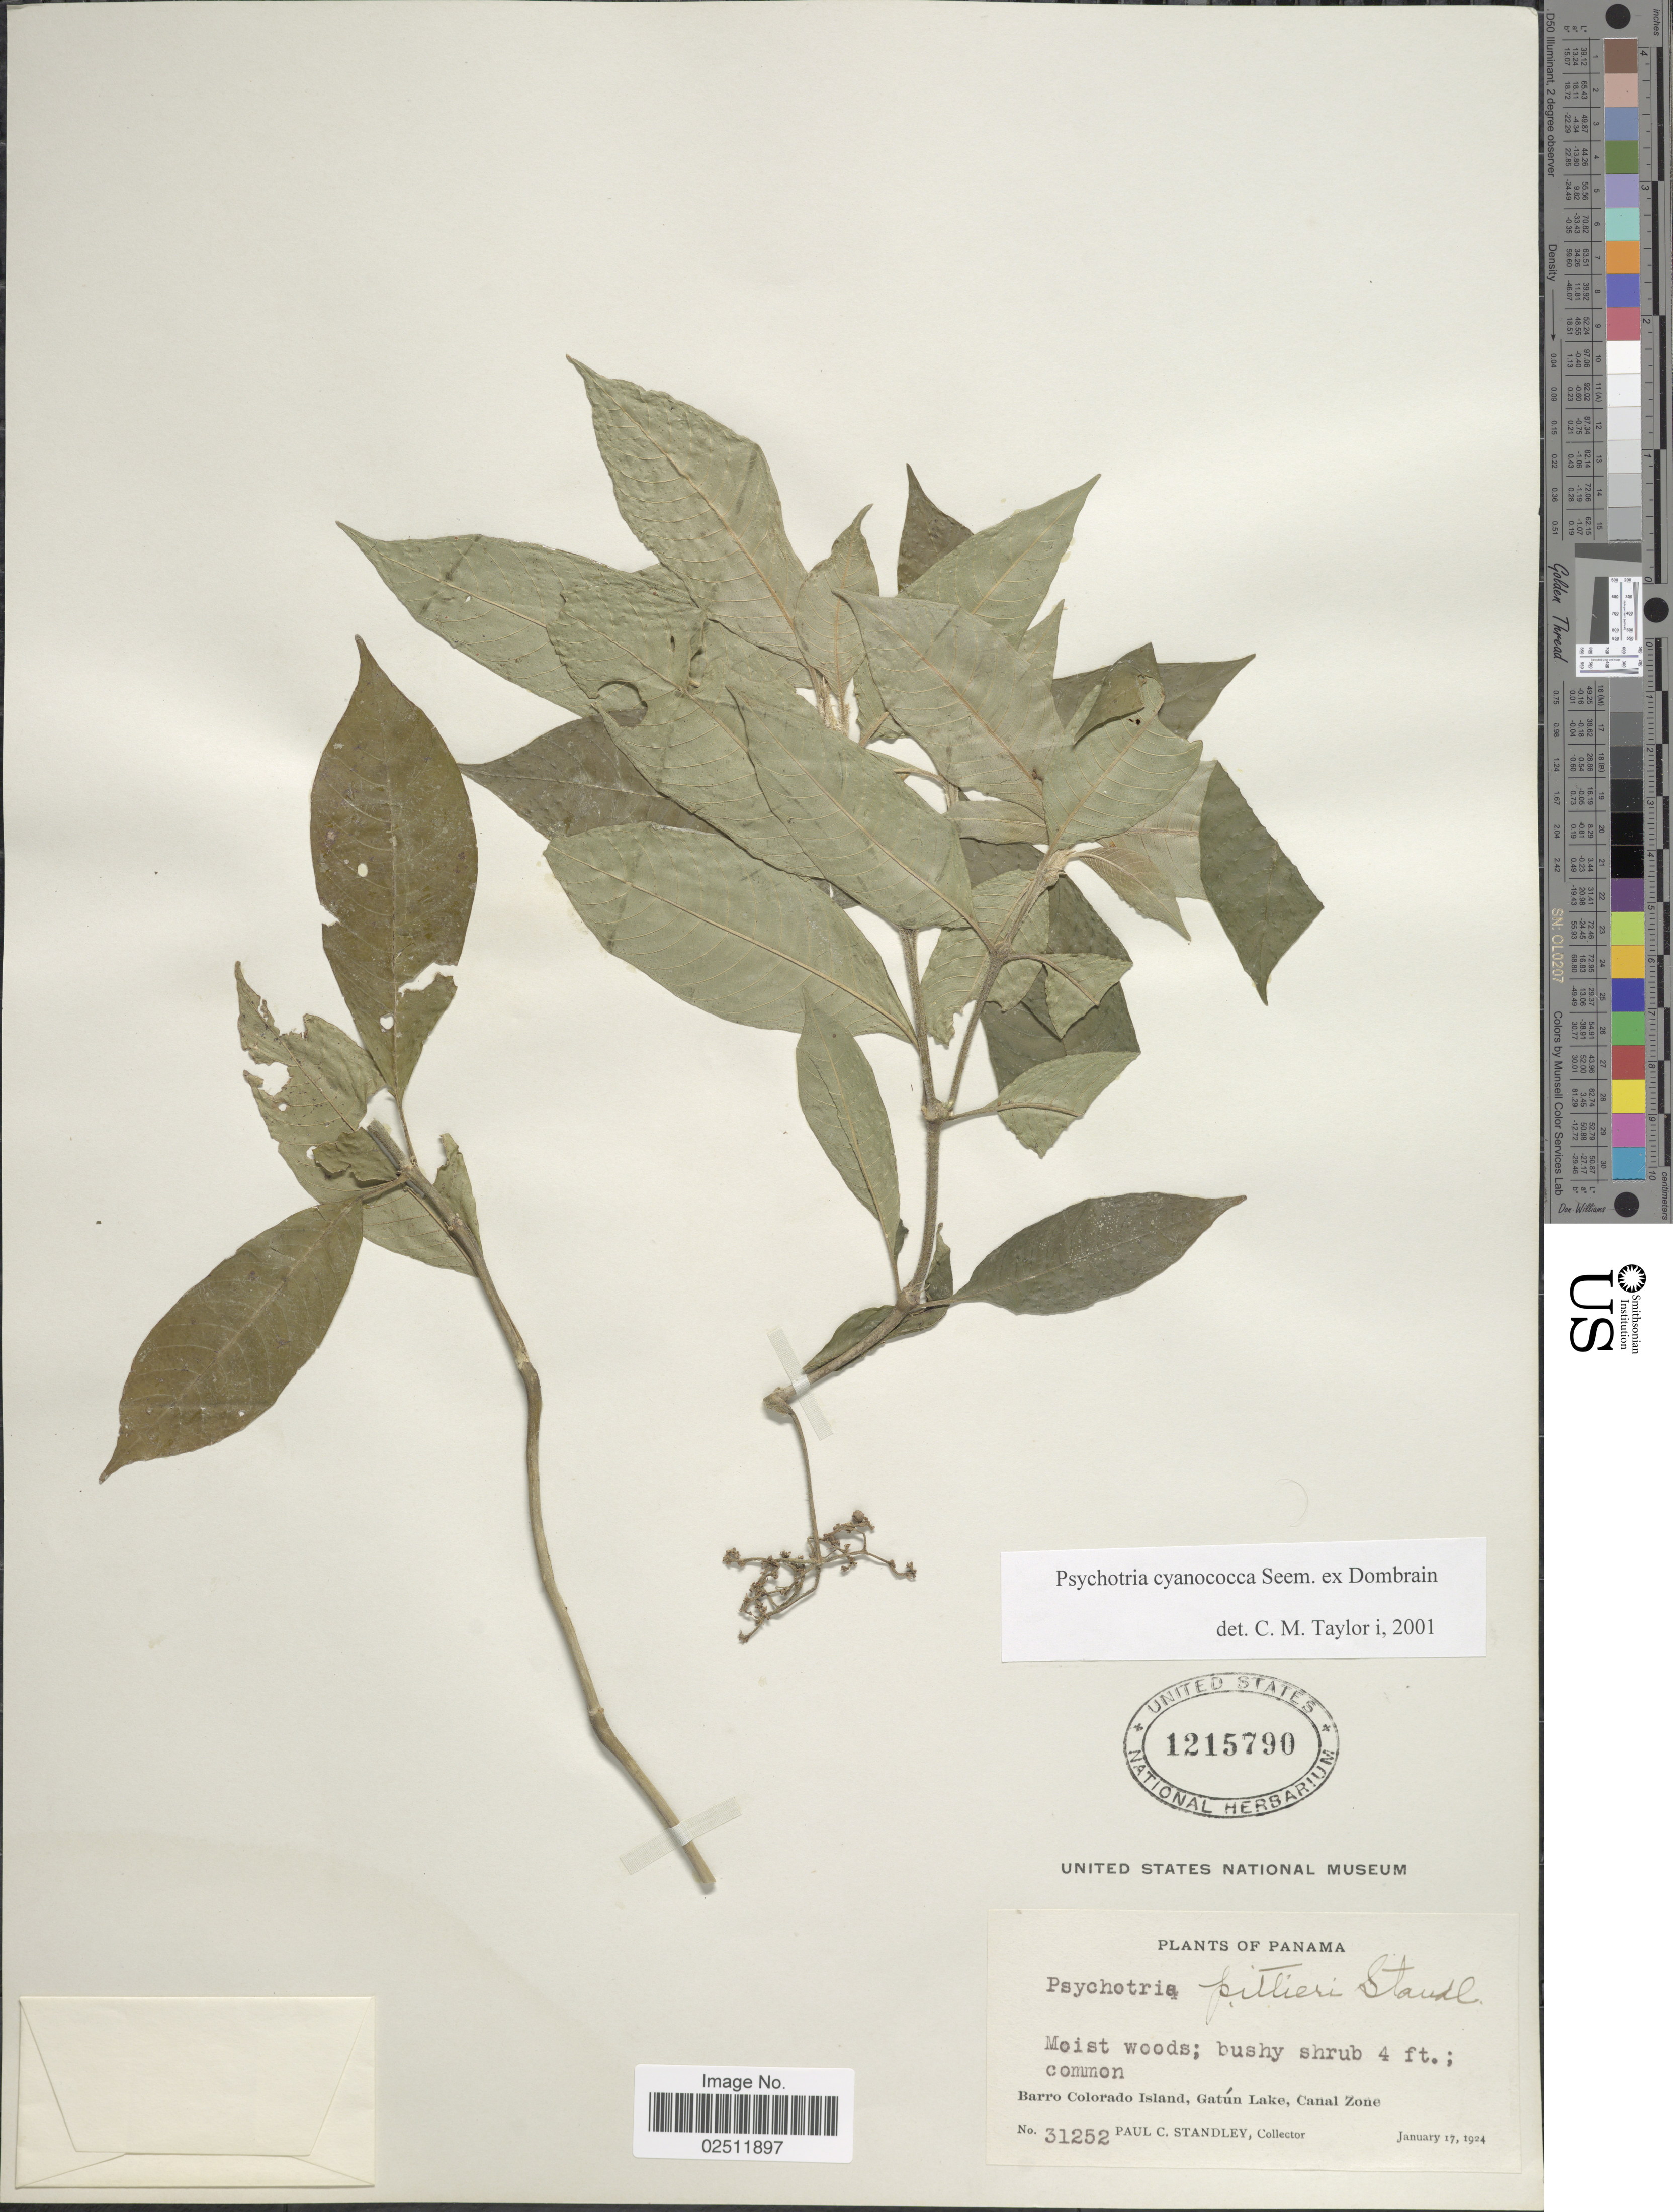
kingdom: Plantae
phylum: Tracheophyta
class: Magnoliopsida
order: Gentianales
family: Rubiaceae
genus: Psychotria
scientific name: Psychotria cyanococca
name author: Seem. ex Dombrain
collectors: P. C. Standley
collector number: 31252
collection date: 1924-01-17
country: Panama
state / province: Panamá Oeste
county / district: Canal Zone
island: Barro Colorado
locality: Barro Colorado Island, Gatún Lake, Canal Zone.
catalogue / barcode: US 1215790